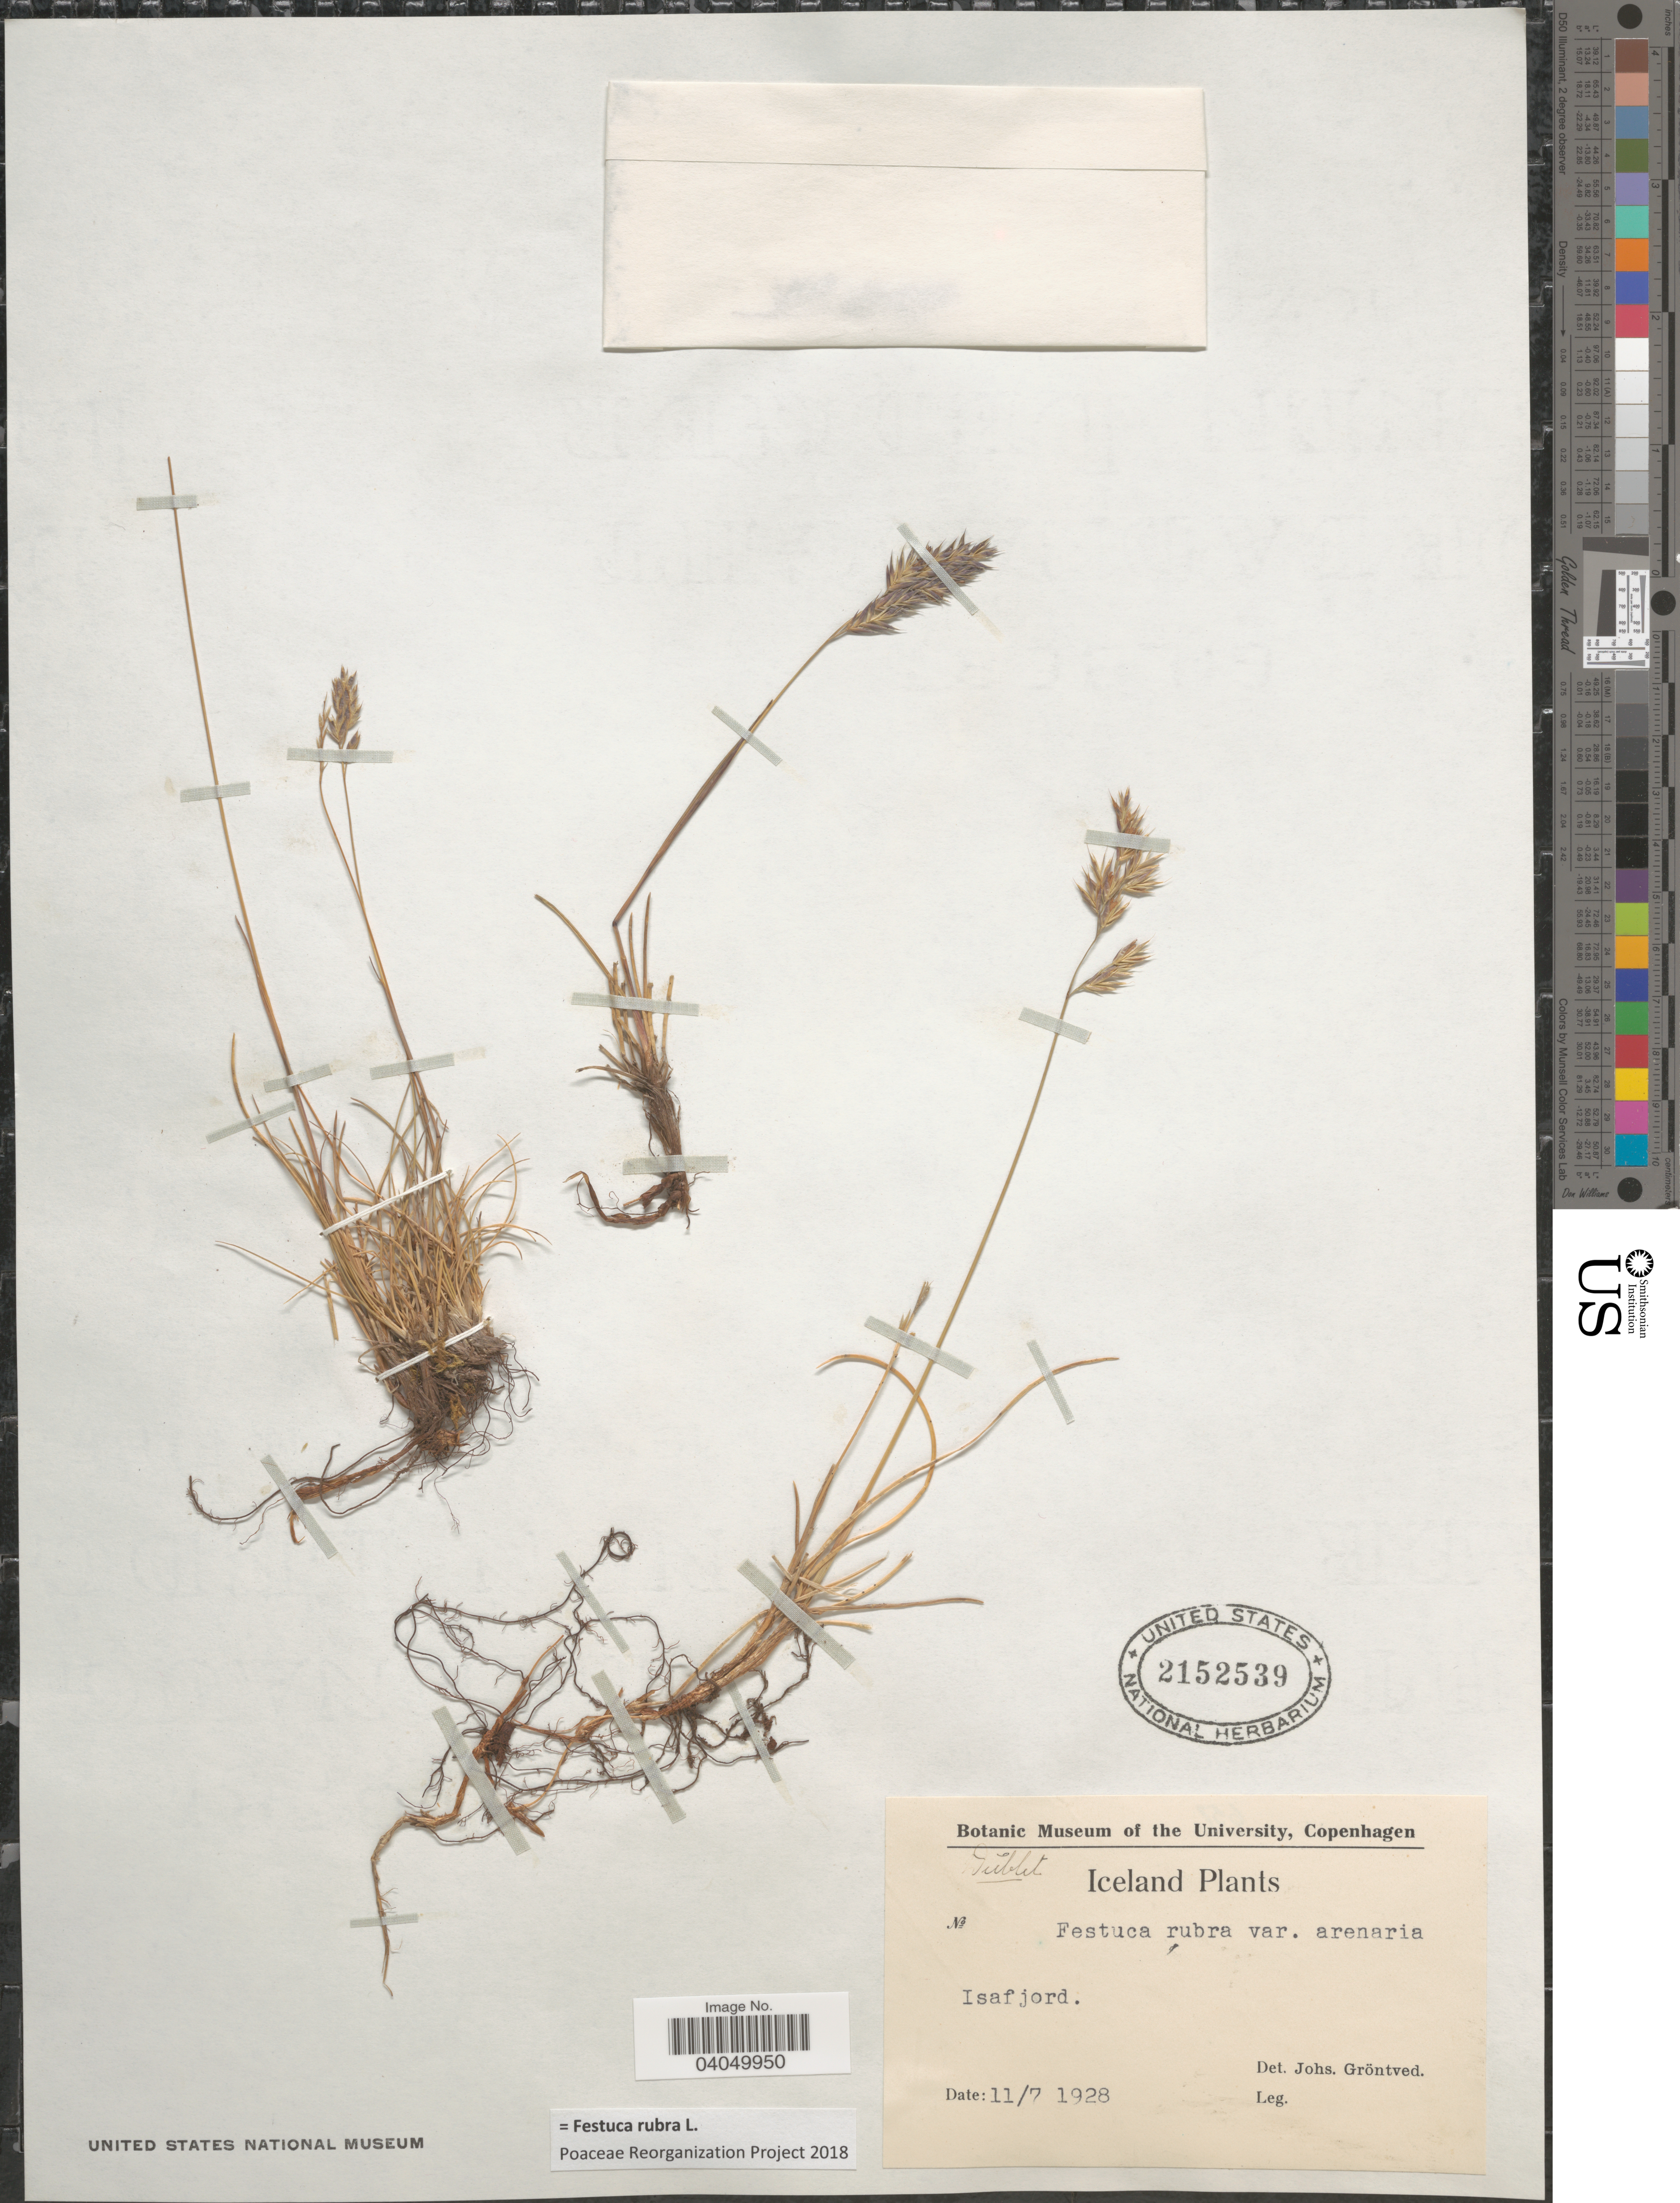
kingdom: Plantae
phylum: Tracheophyta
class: Liliopsida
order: Poales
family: Poaceae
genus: Festuca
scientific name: Festuca rubra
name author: L.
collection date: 1928-07-11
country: Iceland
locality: Isafjord.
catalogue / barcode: US 2152539